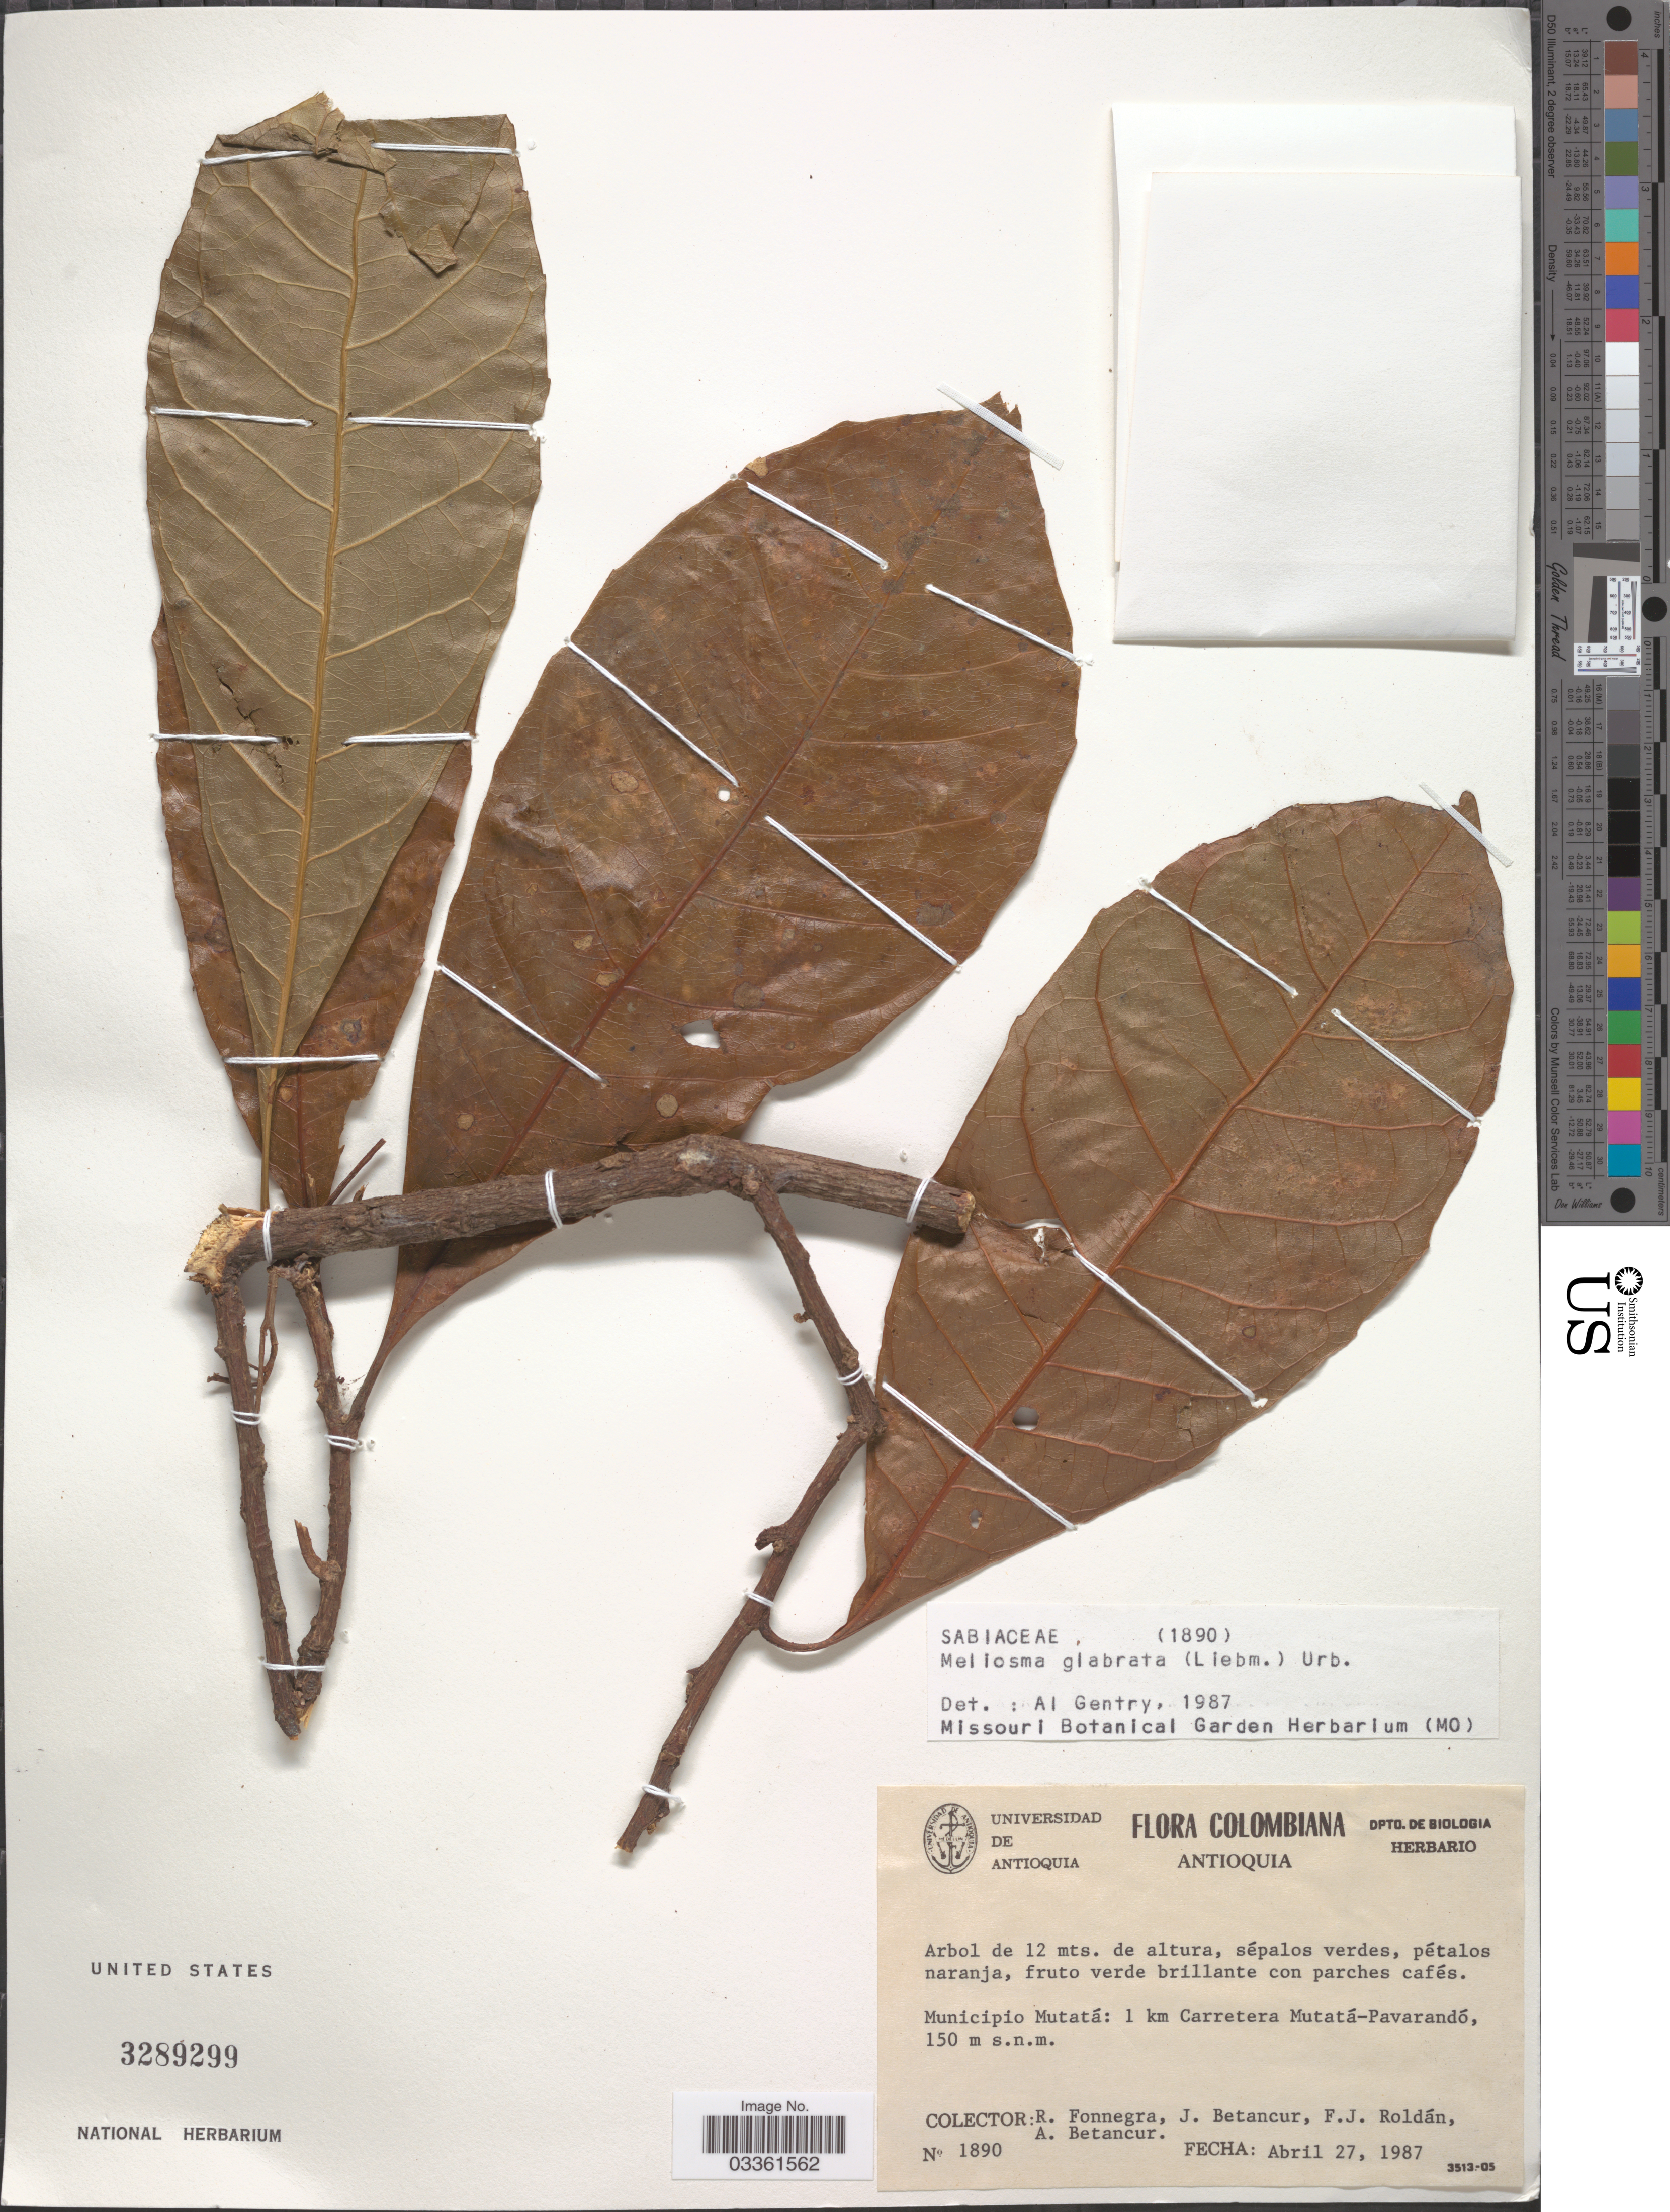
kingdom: Plantae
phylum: Tracheophyta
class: Magnoliopsida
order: Proteales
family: Sabiaceae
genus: Meliosma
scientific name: Meliosma glabrata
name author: (Liebm.) Urb.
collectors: R. Fonnegra, J. Betancur, F. J. Roldán & A. Betancur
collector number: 1890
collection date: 1987-04-27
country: Colombia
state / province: Antioquia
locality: Municipio Mutatá: 1 km Carretera Mutatá-Pavarandó.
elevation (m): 150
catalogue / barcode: US 3289299